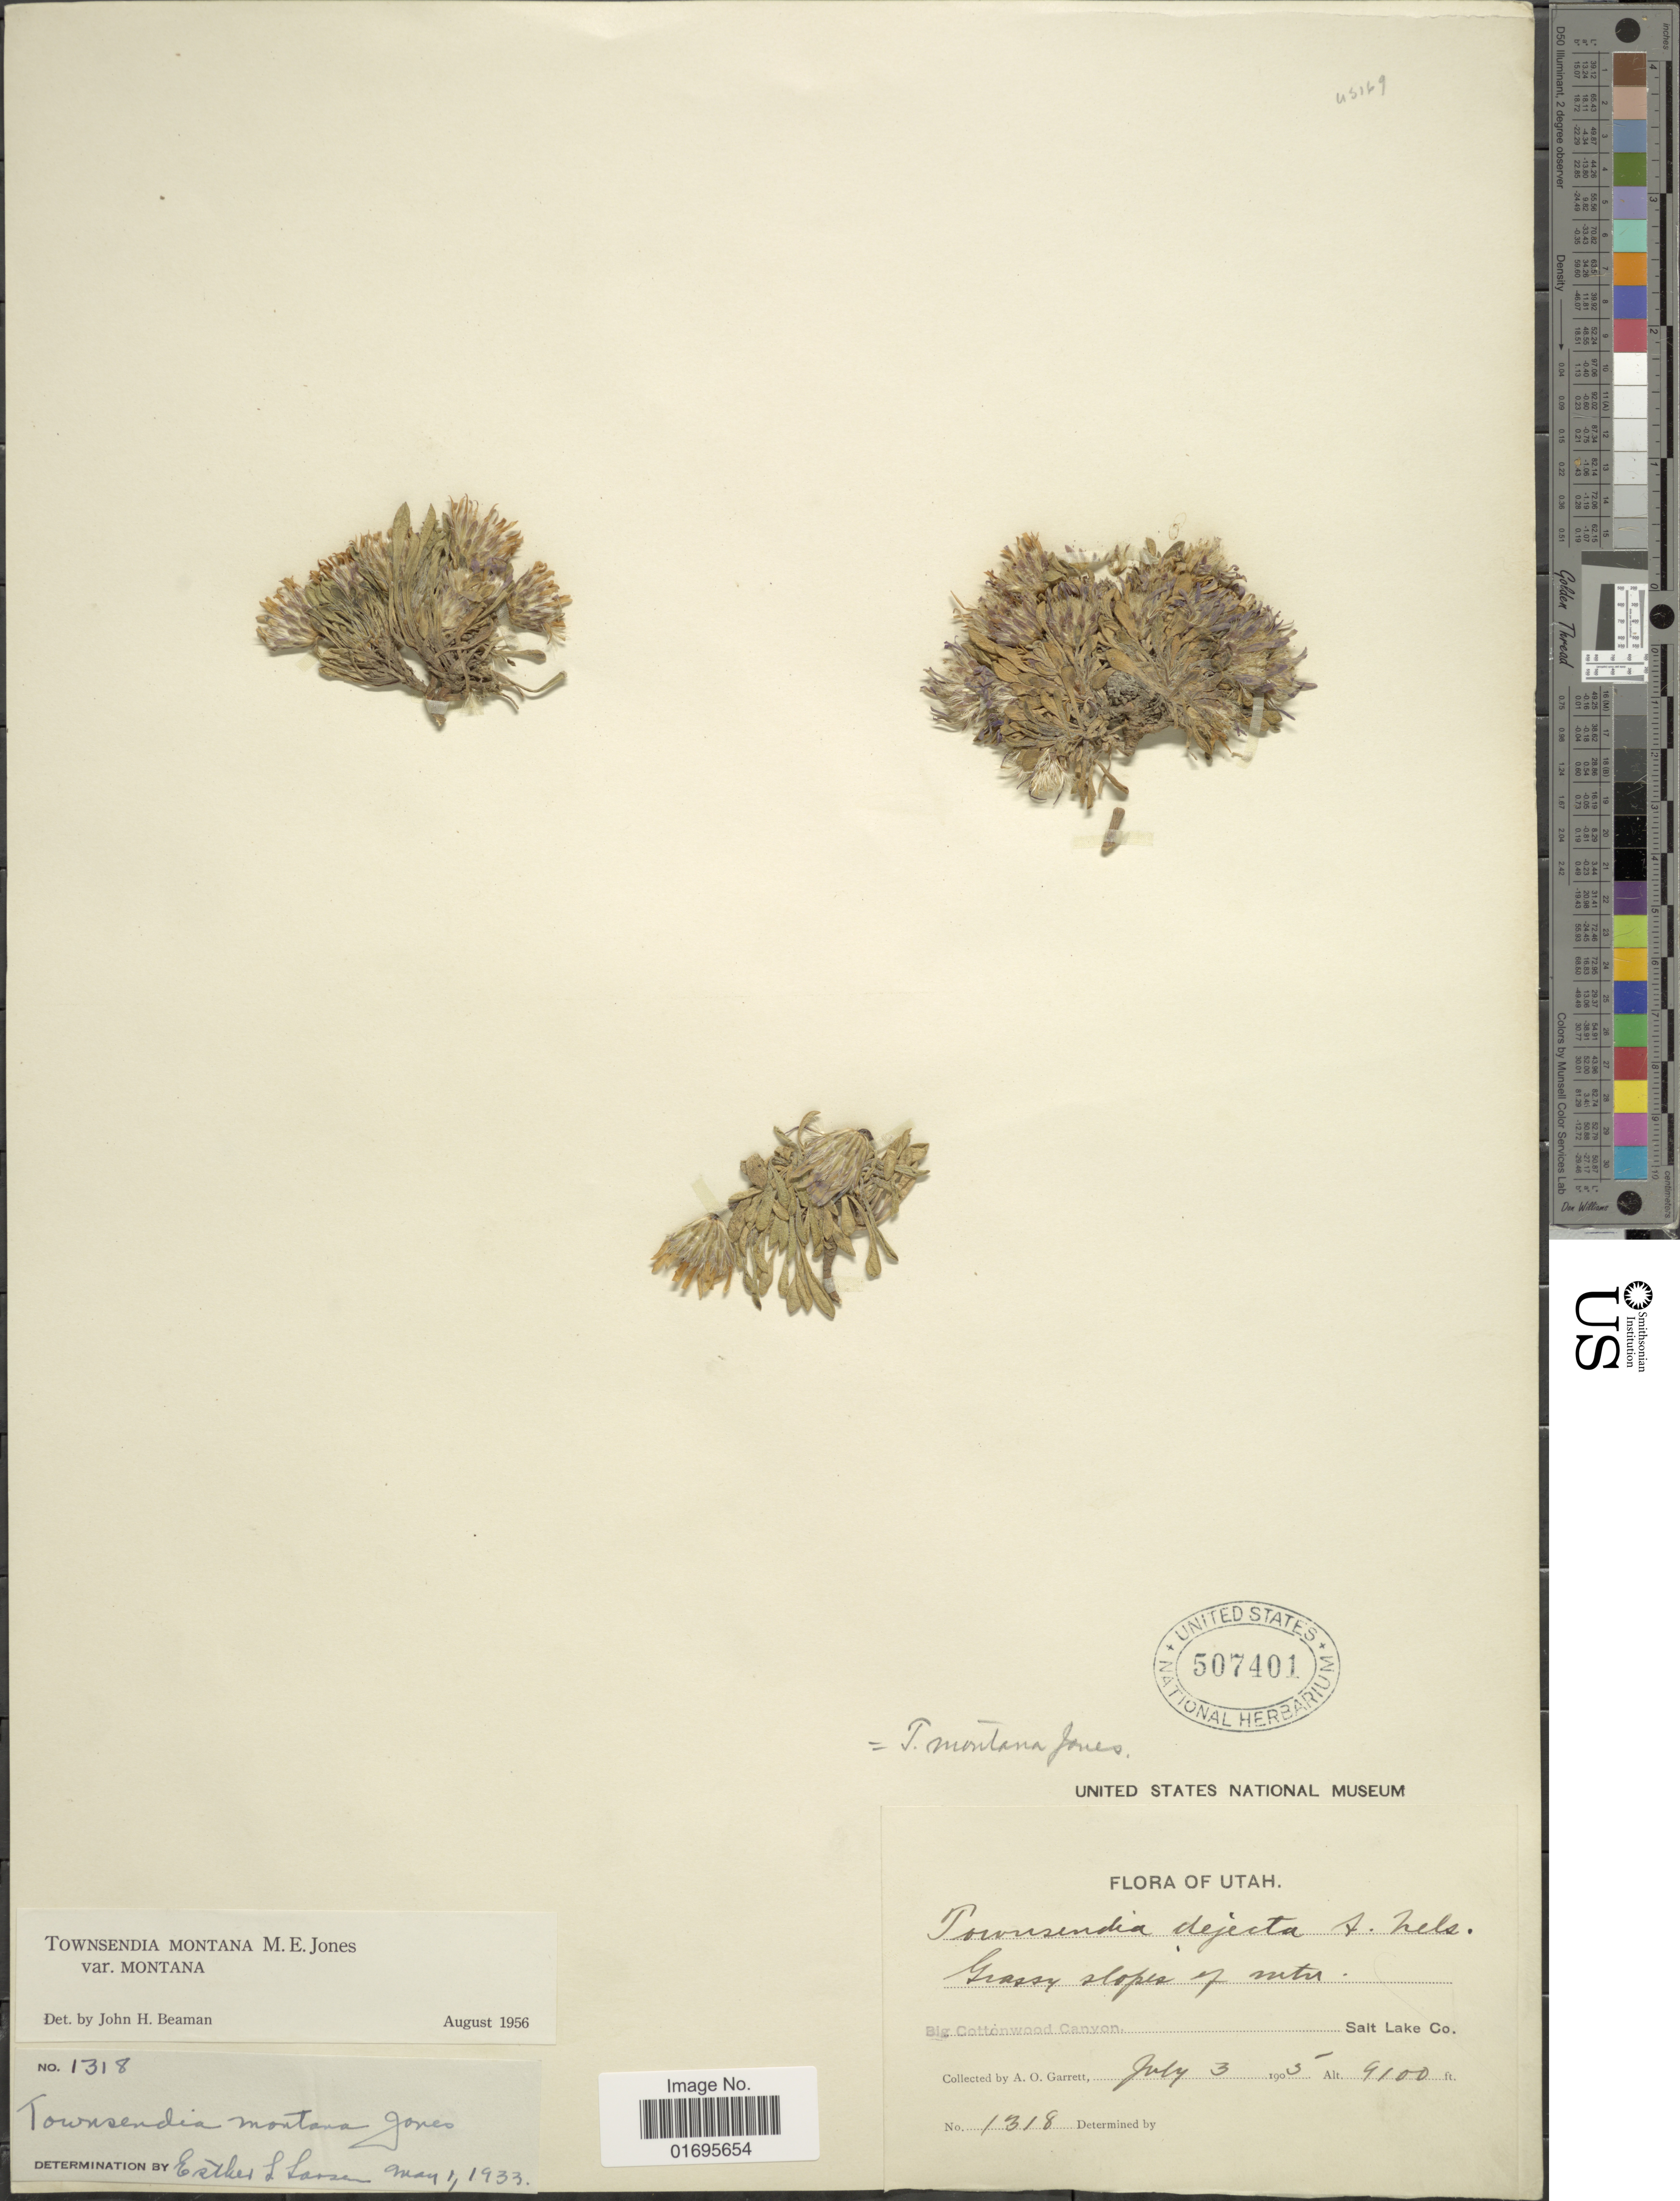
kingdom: Plantae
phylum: Tracheophyta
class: Magnoliopsida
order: Asterales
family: Asteraceae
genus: Townsendia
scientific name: Townsendia montana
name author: M.E. Jones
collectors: A. O. Garrett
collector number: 1318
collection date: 1905-07-03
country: United States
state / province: Utah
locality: Grassy slopes of mtn. Big Cottonwood Canyon, Salt Lake Co.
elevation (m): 2774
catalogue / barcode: US 507401